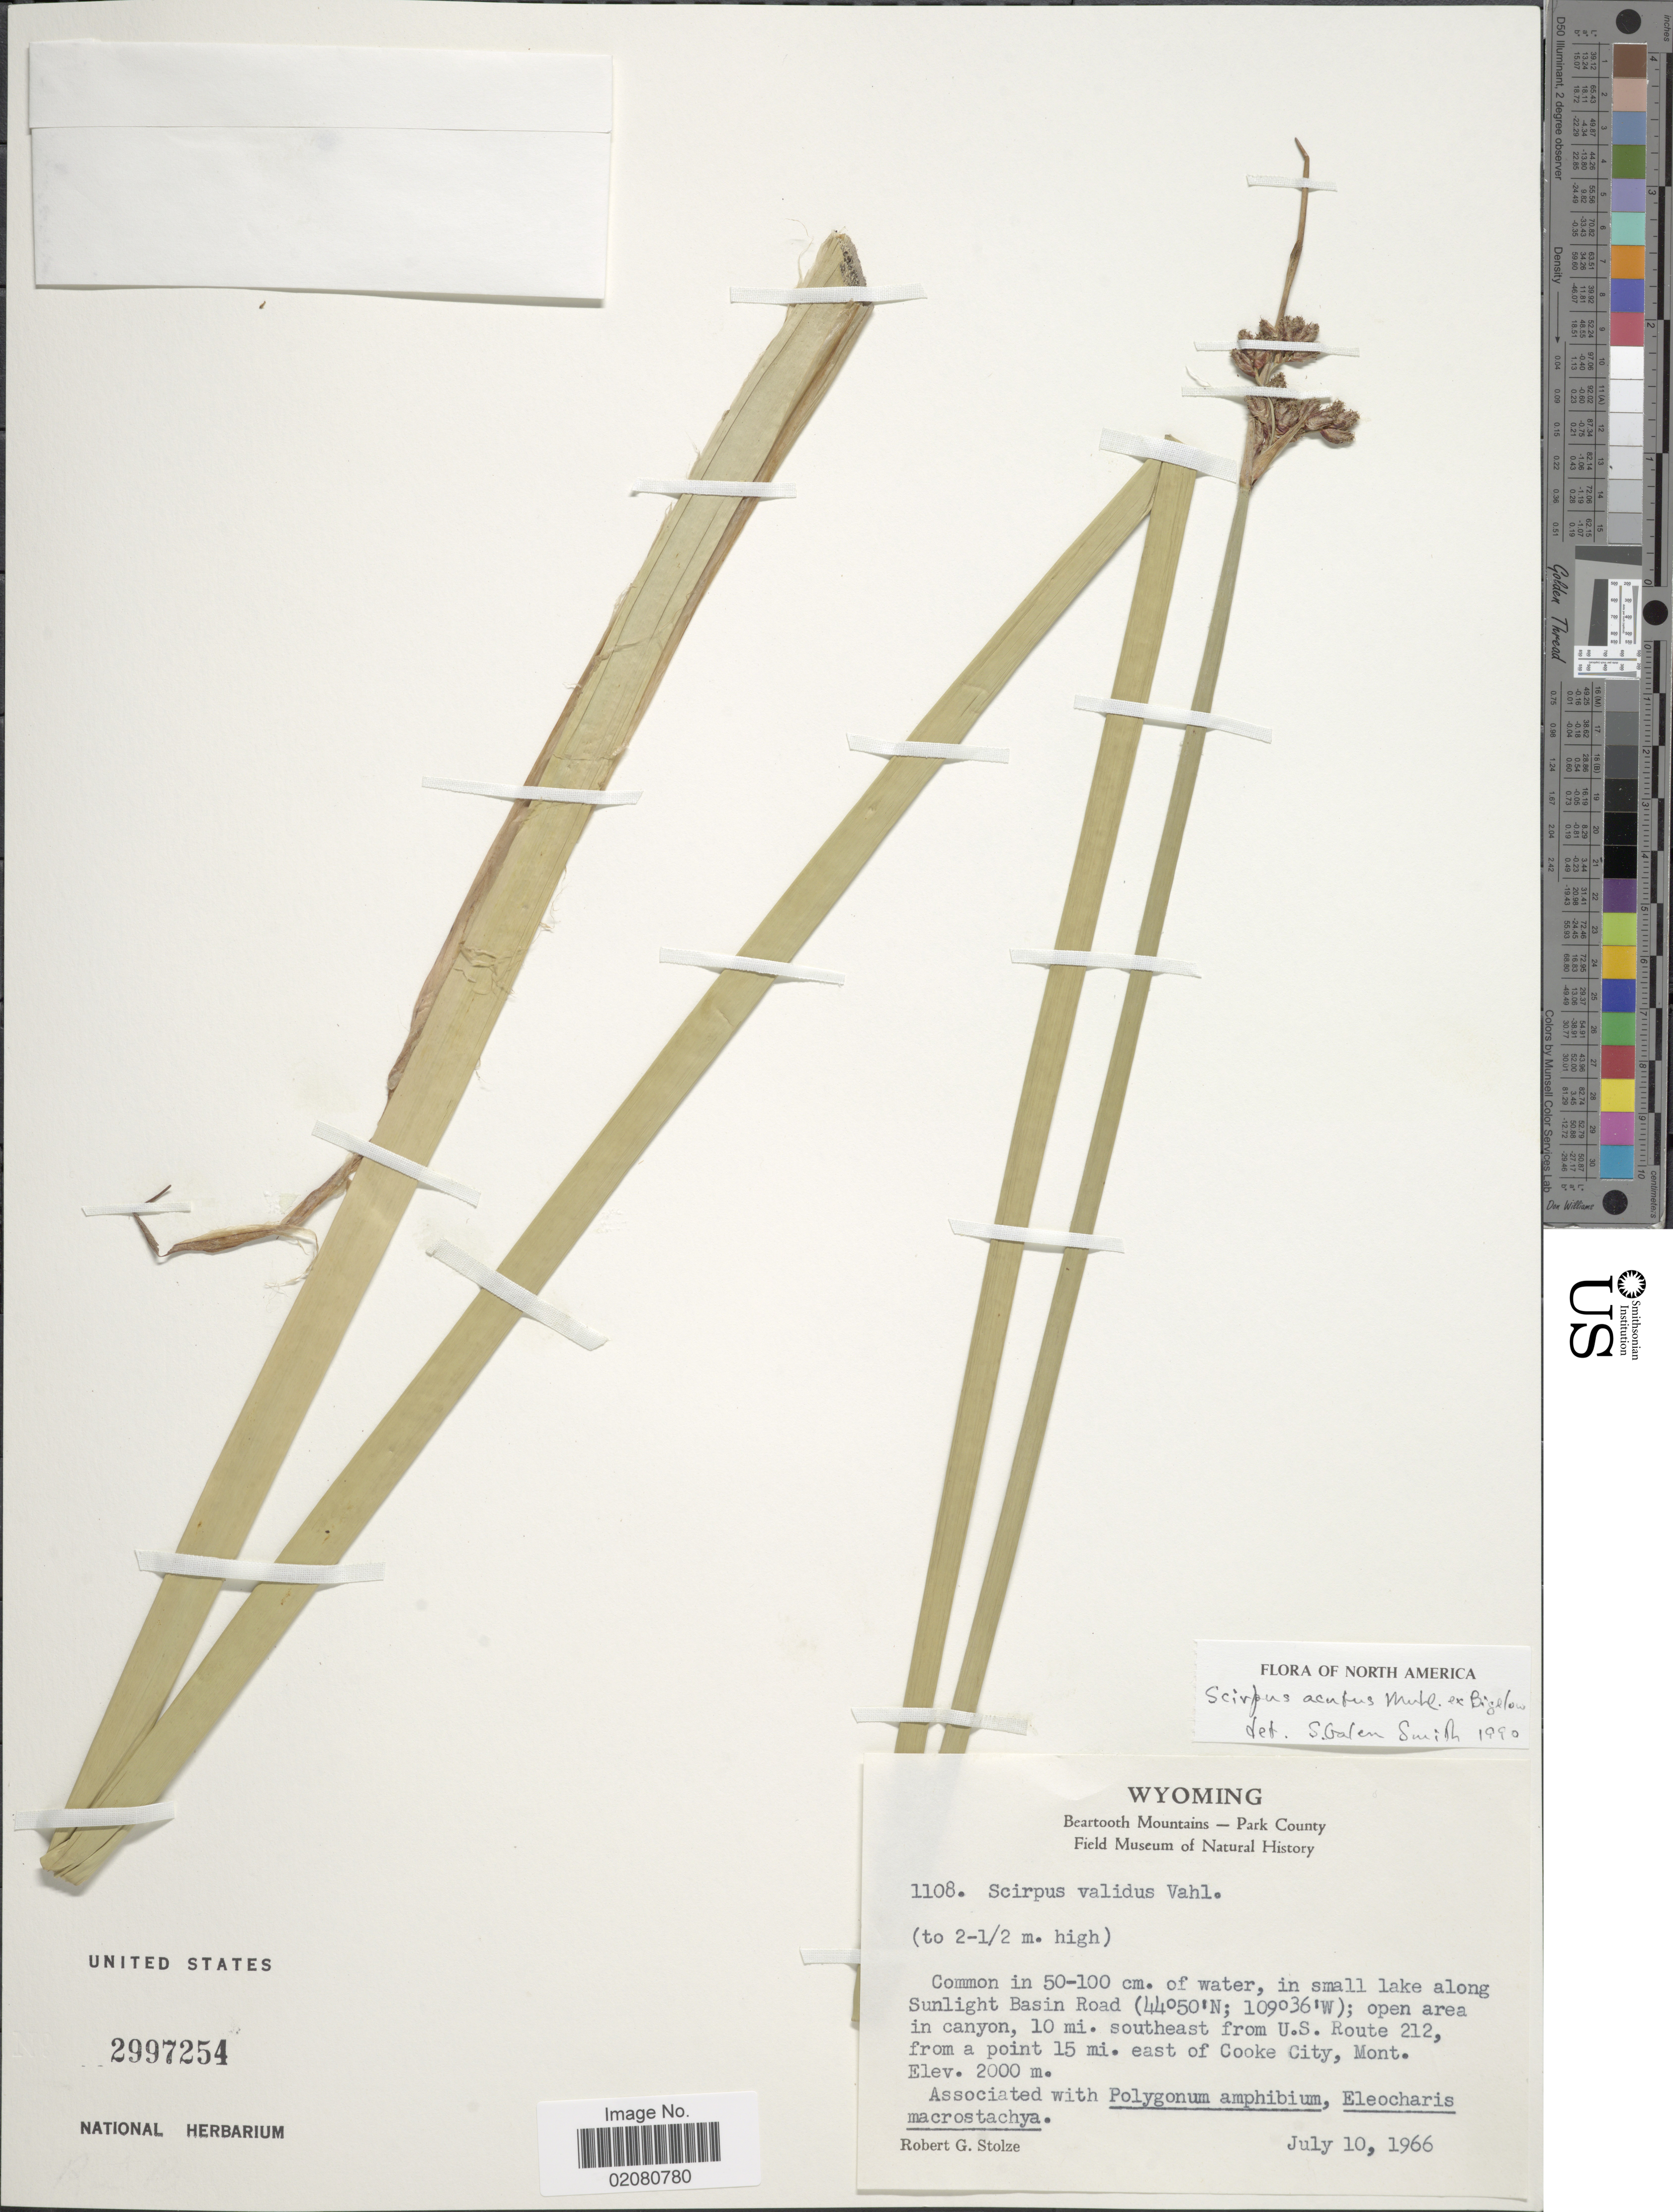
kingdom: Plantae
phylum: Tracheophyta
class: Liliopsida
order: Poales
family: Cyperaceae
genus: Schoenoplectus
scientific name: Schoenoplectus acutus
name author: (Muhl. ex Bigelow) Á. Löve & D. Löve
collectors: R. G. Stolze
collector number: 1108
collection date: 1966-07-10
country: United States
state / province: Wyoming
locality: Open area in canyon, 10 mi. southeast from U.S. Route 212, from a point 15 mi. east of Cooke City, Mont.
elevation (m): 2000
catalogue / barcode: US 2997254